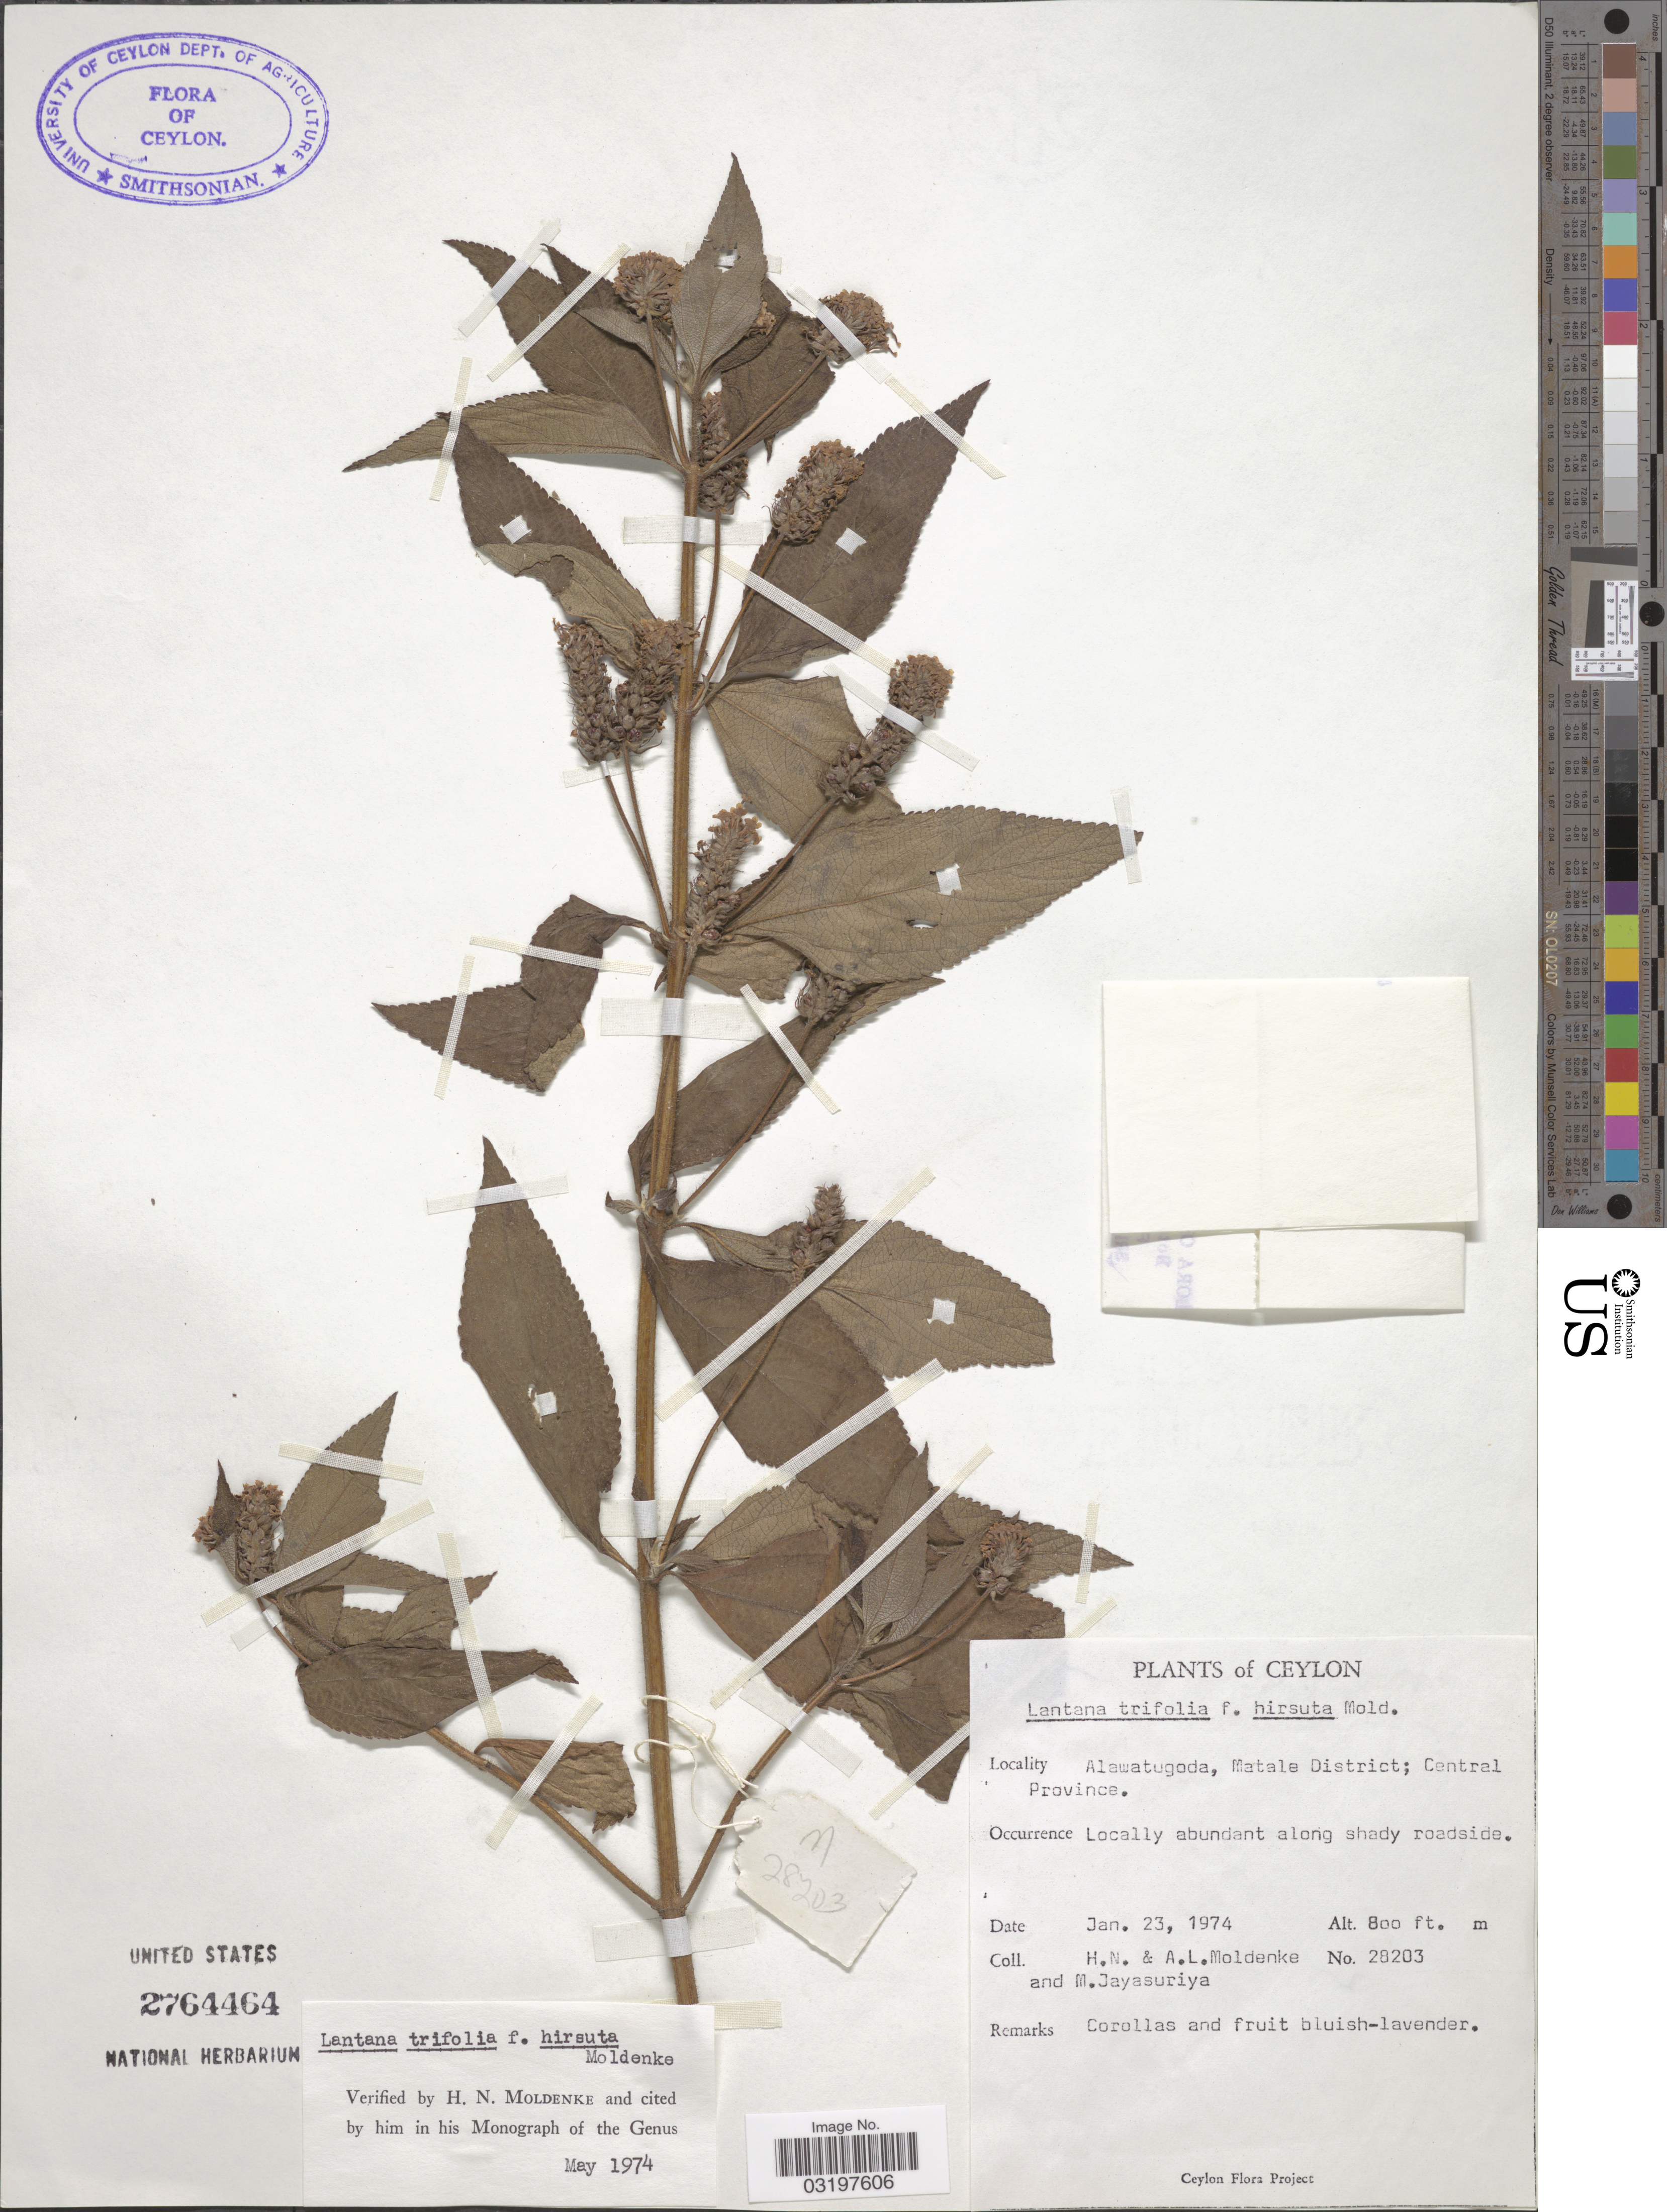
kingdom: Plantae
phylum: Tracheophyta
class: Magnoliopsida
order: Lamiales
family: Verbenaceae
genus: Lantana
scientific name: Lantana trifolia f. hirsuta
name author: Moldenke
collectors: H. N. Moldenke, A. L. Moldenke & M. Jayasuriya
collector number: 28203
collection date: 1974-01-23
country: Sri Lanka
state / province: Central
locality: Ceylon. Alawatugoda, Matale District.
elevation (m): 244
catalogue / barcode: US 2764464